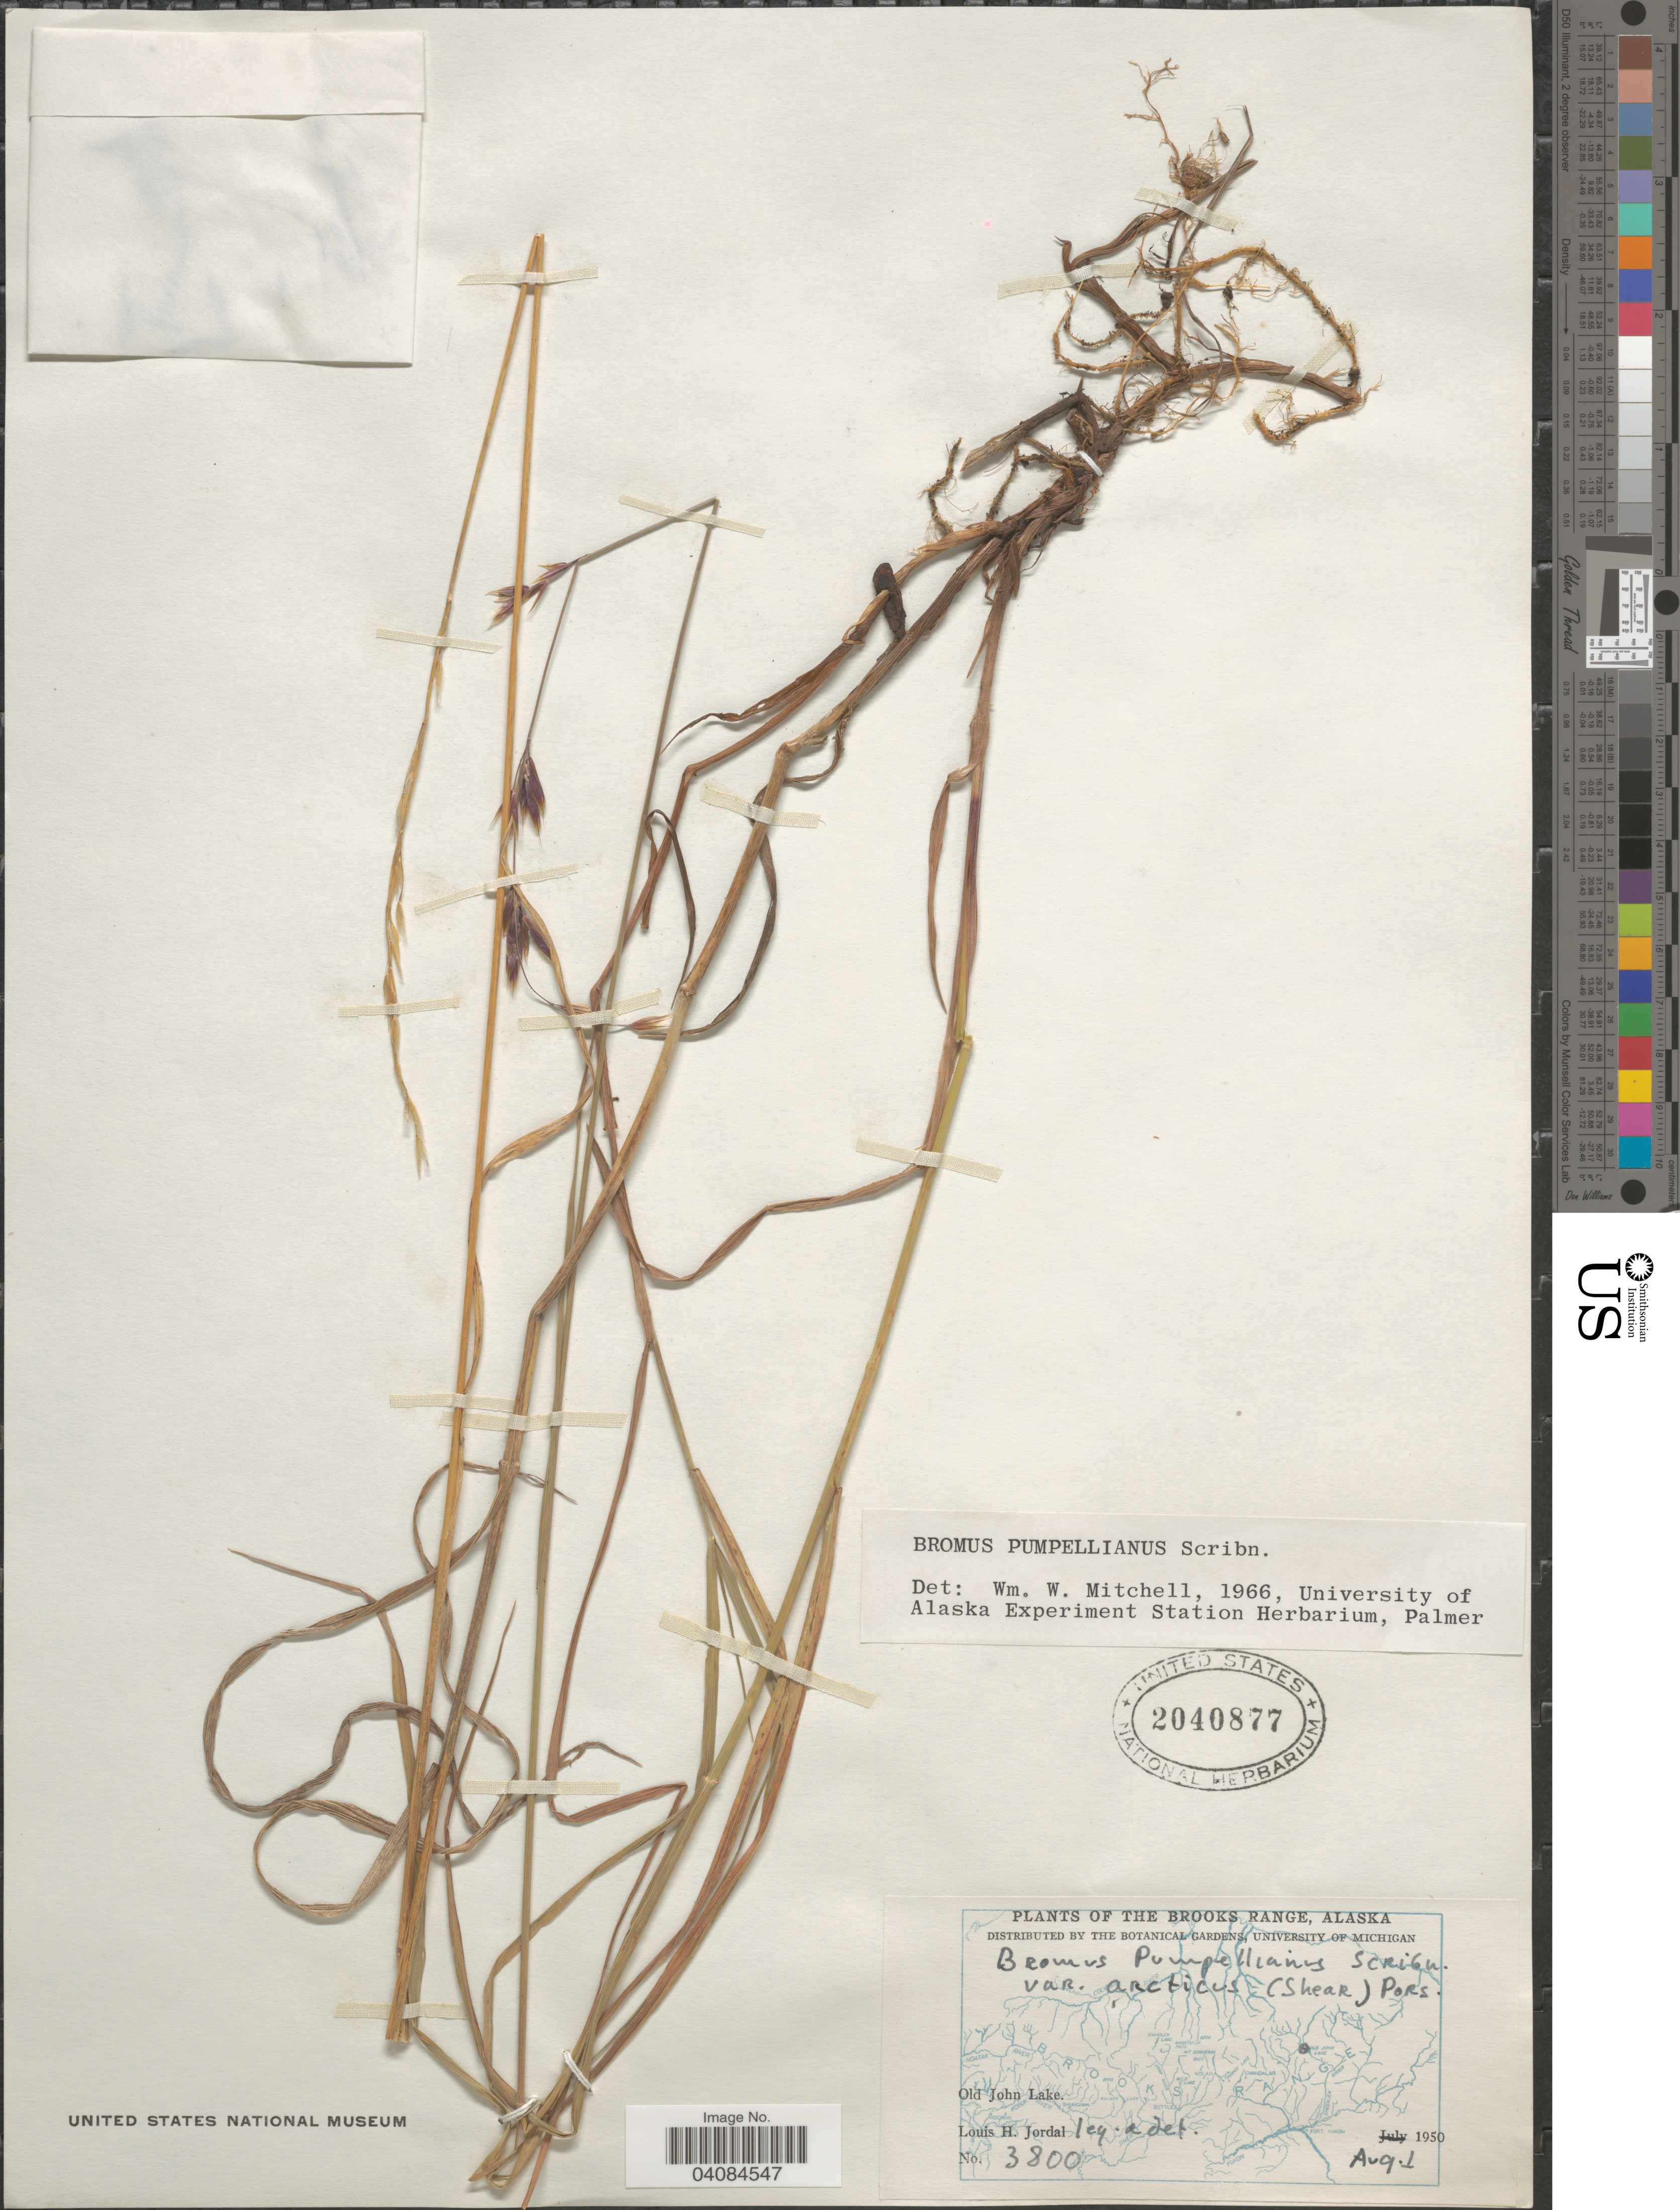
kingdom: Plantae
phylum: Tracheophyta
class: Liliopsida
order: Poales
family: Poaceae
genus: Bromus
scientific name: Bromus pumpellianus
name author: Scribn.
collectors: L. Jordal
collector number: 3800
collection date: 1950-08-01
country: United States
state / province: Alaska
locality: The Brooks Range. Old John Lake.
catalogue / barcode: US 2040877